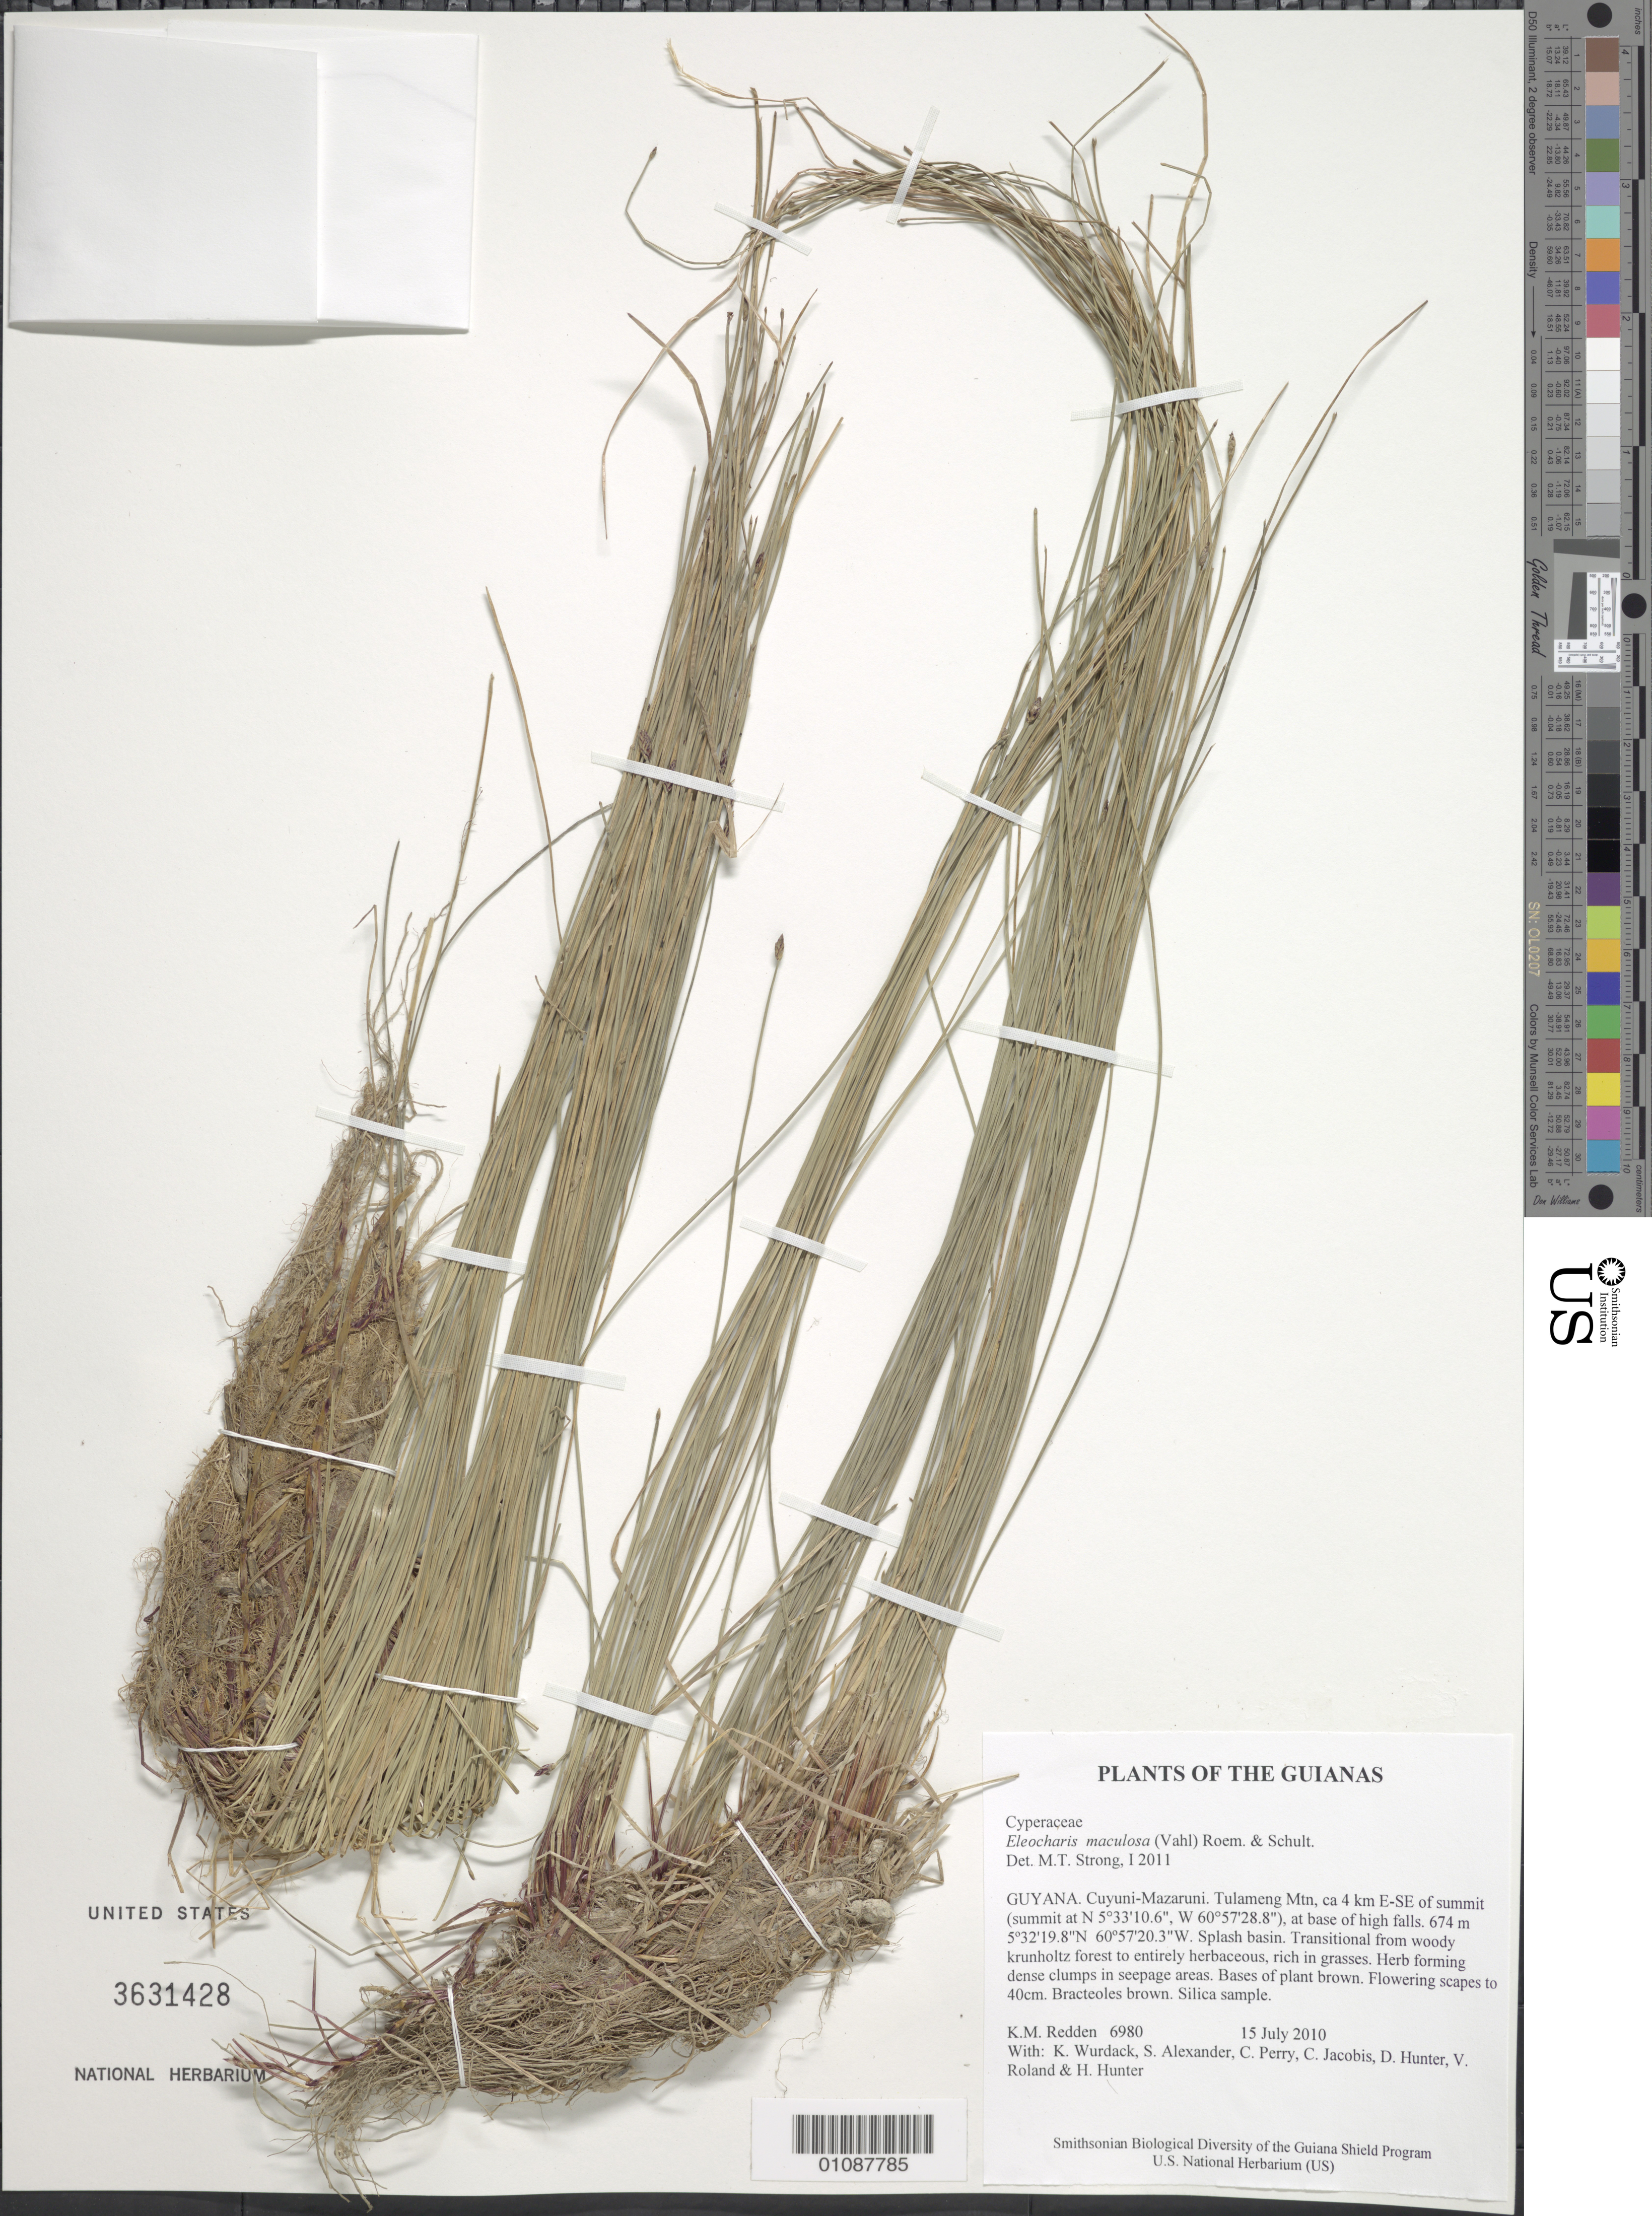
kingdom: Plantae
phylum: Tracheophyta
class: Liliopsida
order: Poales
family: Cyperaceae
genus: Eleocharis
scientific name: Eleocharis maculosa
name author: (Vahl) Roem. & Schult.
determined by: Strong, M. T., (US), Smithsonian Institution - National Museum of Natural History (UNITED STATES)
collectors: K. M. Redden, K. Wurdack, S. N. Alexander, C. Perry, C. Jacobis, D. Hunter, V. Roland & H. Hunter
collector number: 6980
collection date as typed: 15 July 2010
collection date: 2010-07-15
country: Guyana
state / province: Cuyuni-Mazaruni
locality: Tulameng Mtn, ca 4 km E-SE of summit (summit at N 5°33'10.6", W 60°57'28.8"), at base of high falls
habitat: Splash basin. Transitional from woody krunholtz forest to entirely herbaceous, rich in grasses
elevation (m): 674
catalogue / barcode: US 3631428